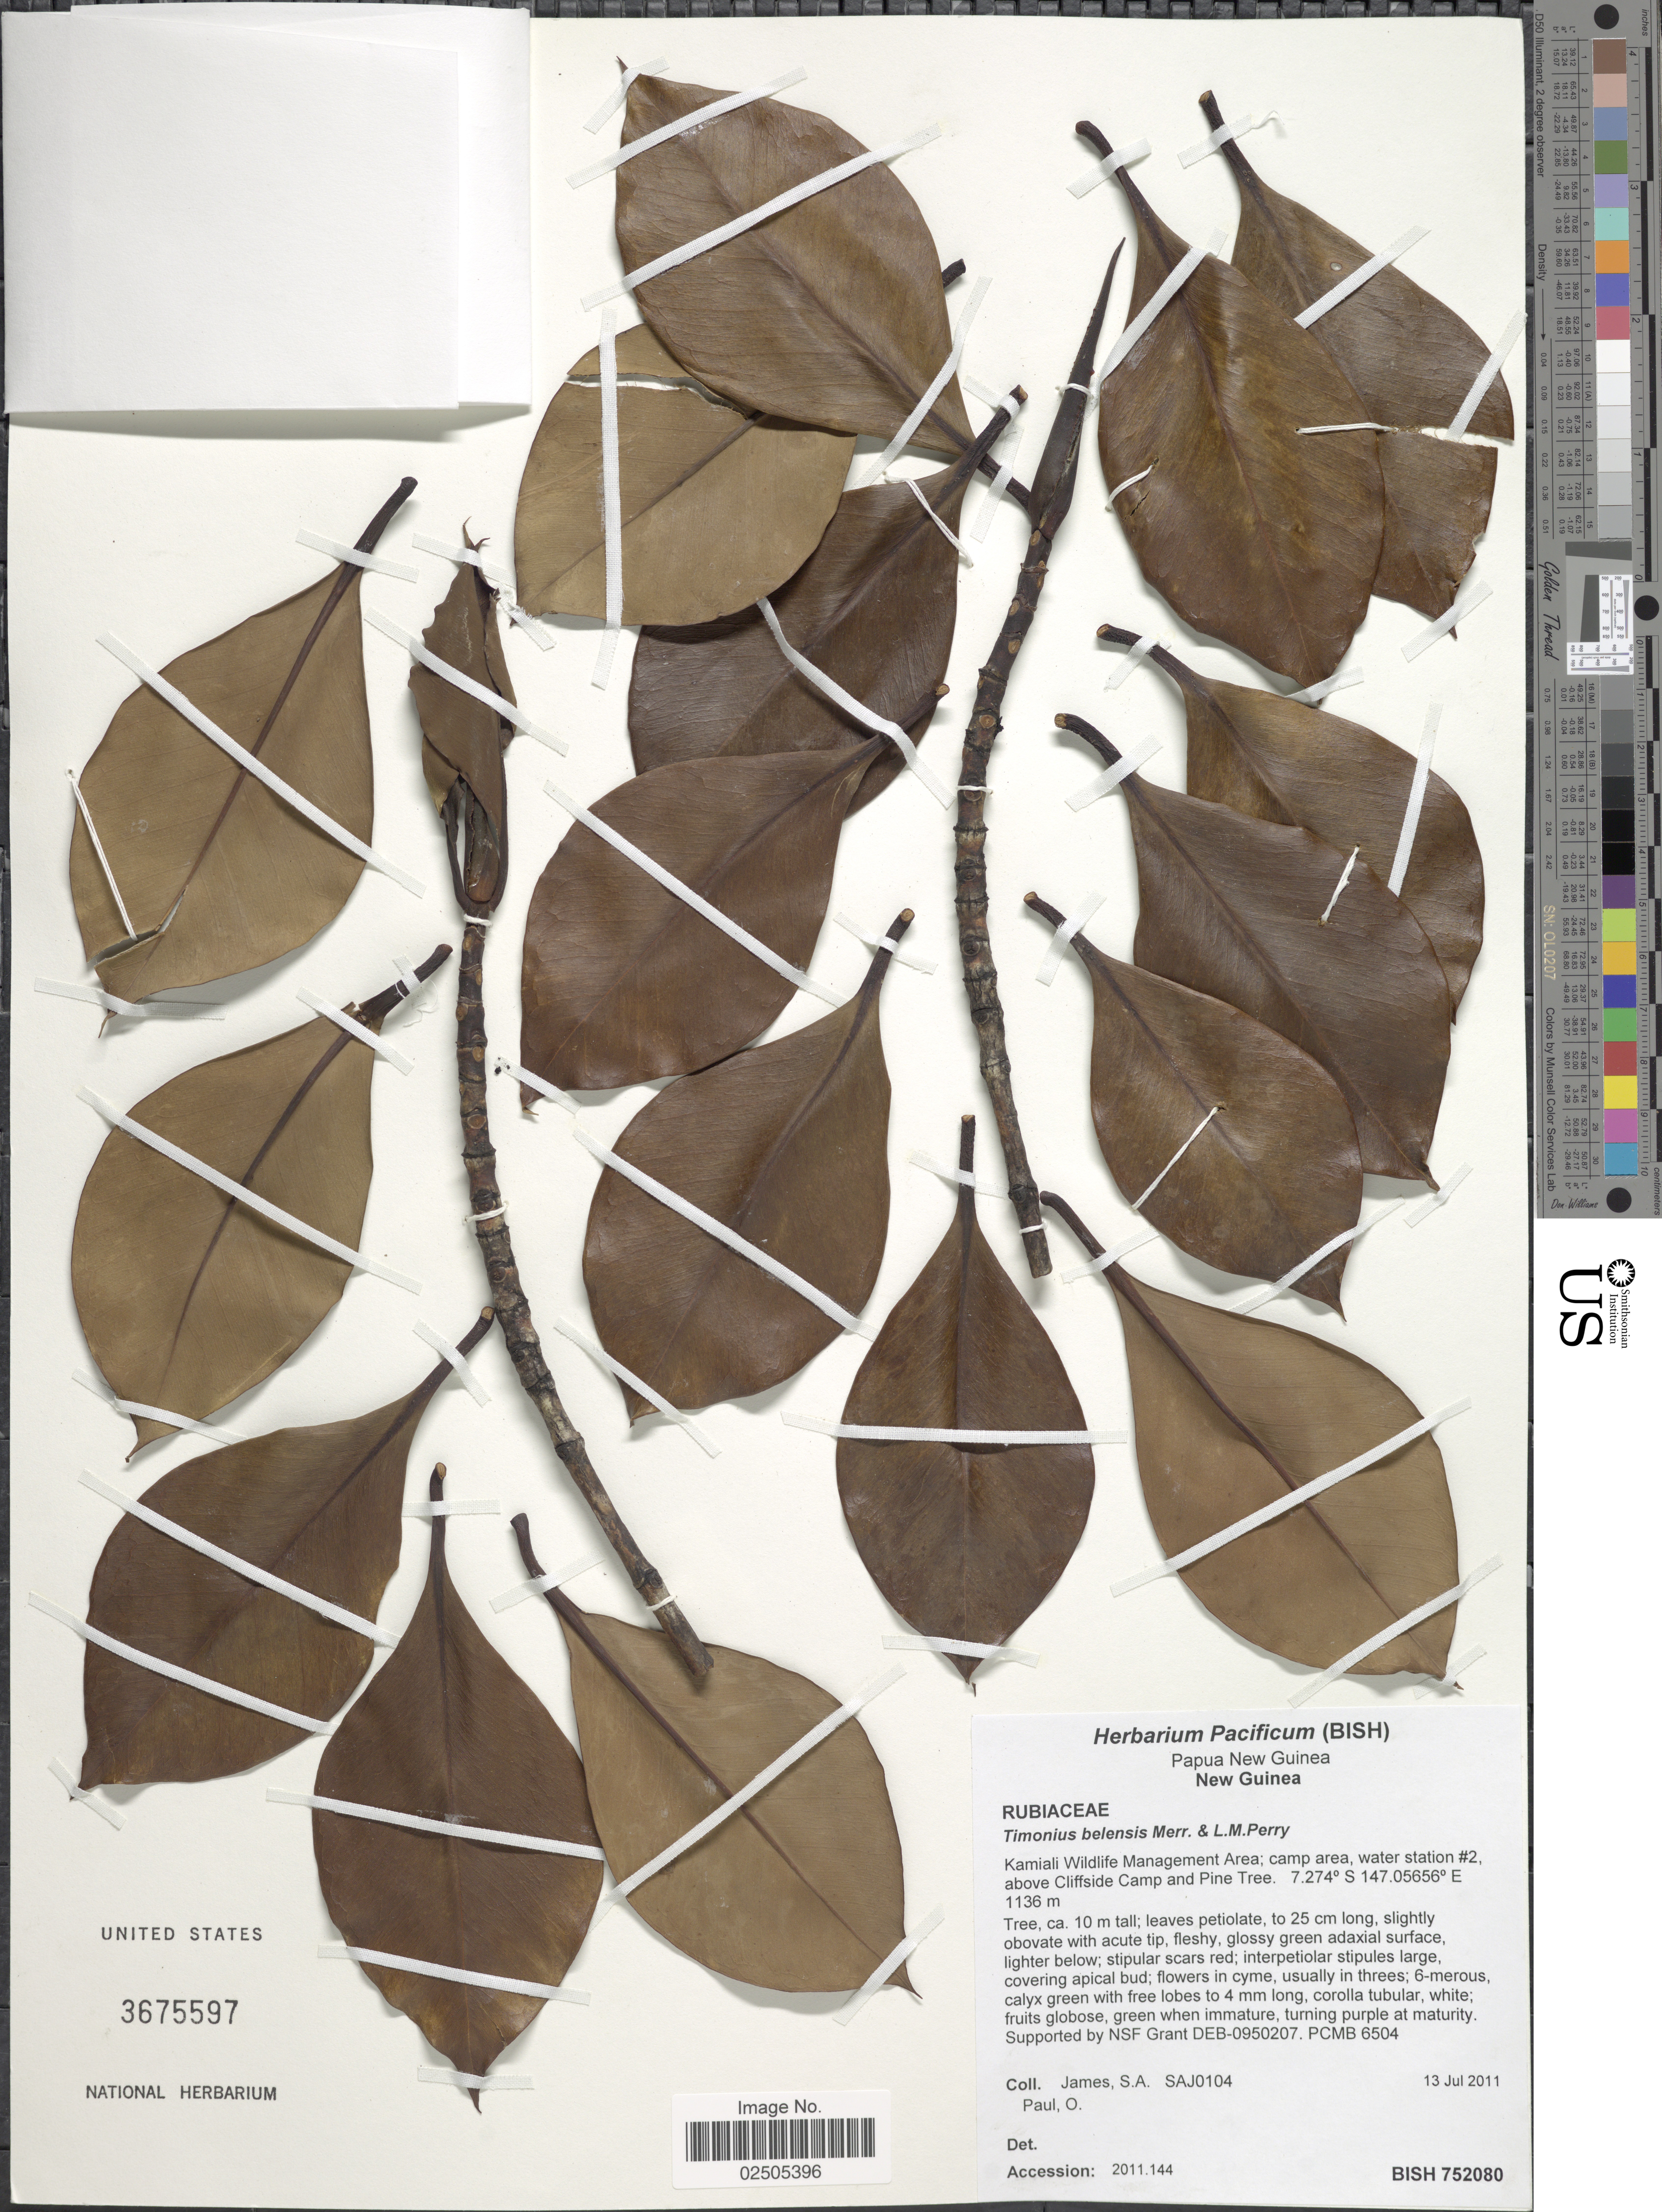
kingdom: Plantae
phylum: Tracheophyta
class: Magnoliopsida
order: Gentianales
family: Rubiaceae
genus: Timonius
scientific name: Timonius belensis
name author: Merr. & L.M. Perry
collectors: S. James & O. Paul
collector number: SAJ0104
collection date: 2011-07-13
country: Papua New Guinea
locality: New Guinea, Kamiali Wildlife Management Area: Camp area, water station #2 above Cliffside Camp and Pine Tree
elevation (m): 1136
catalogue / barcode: US 3675597